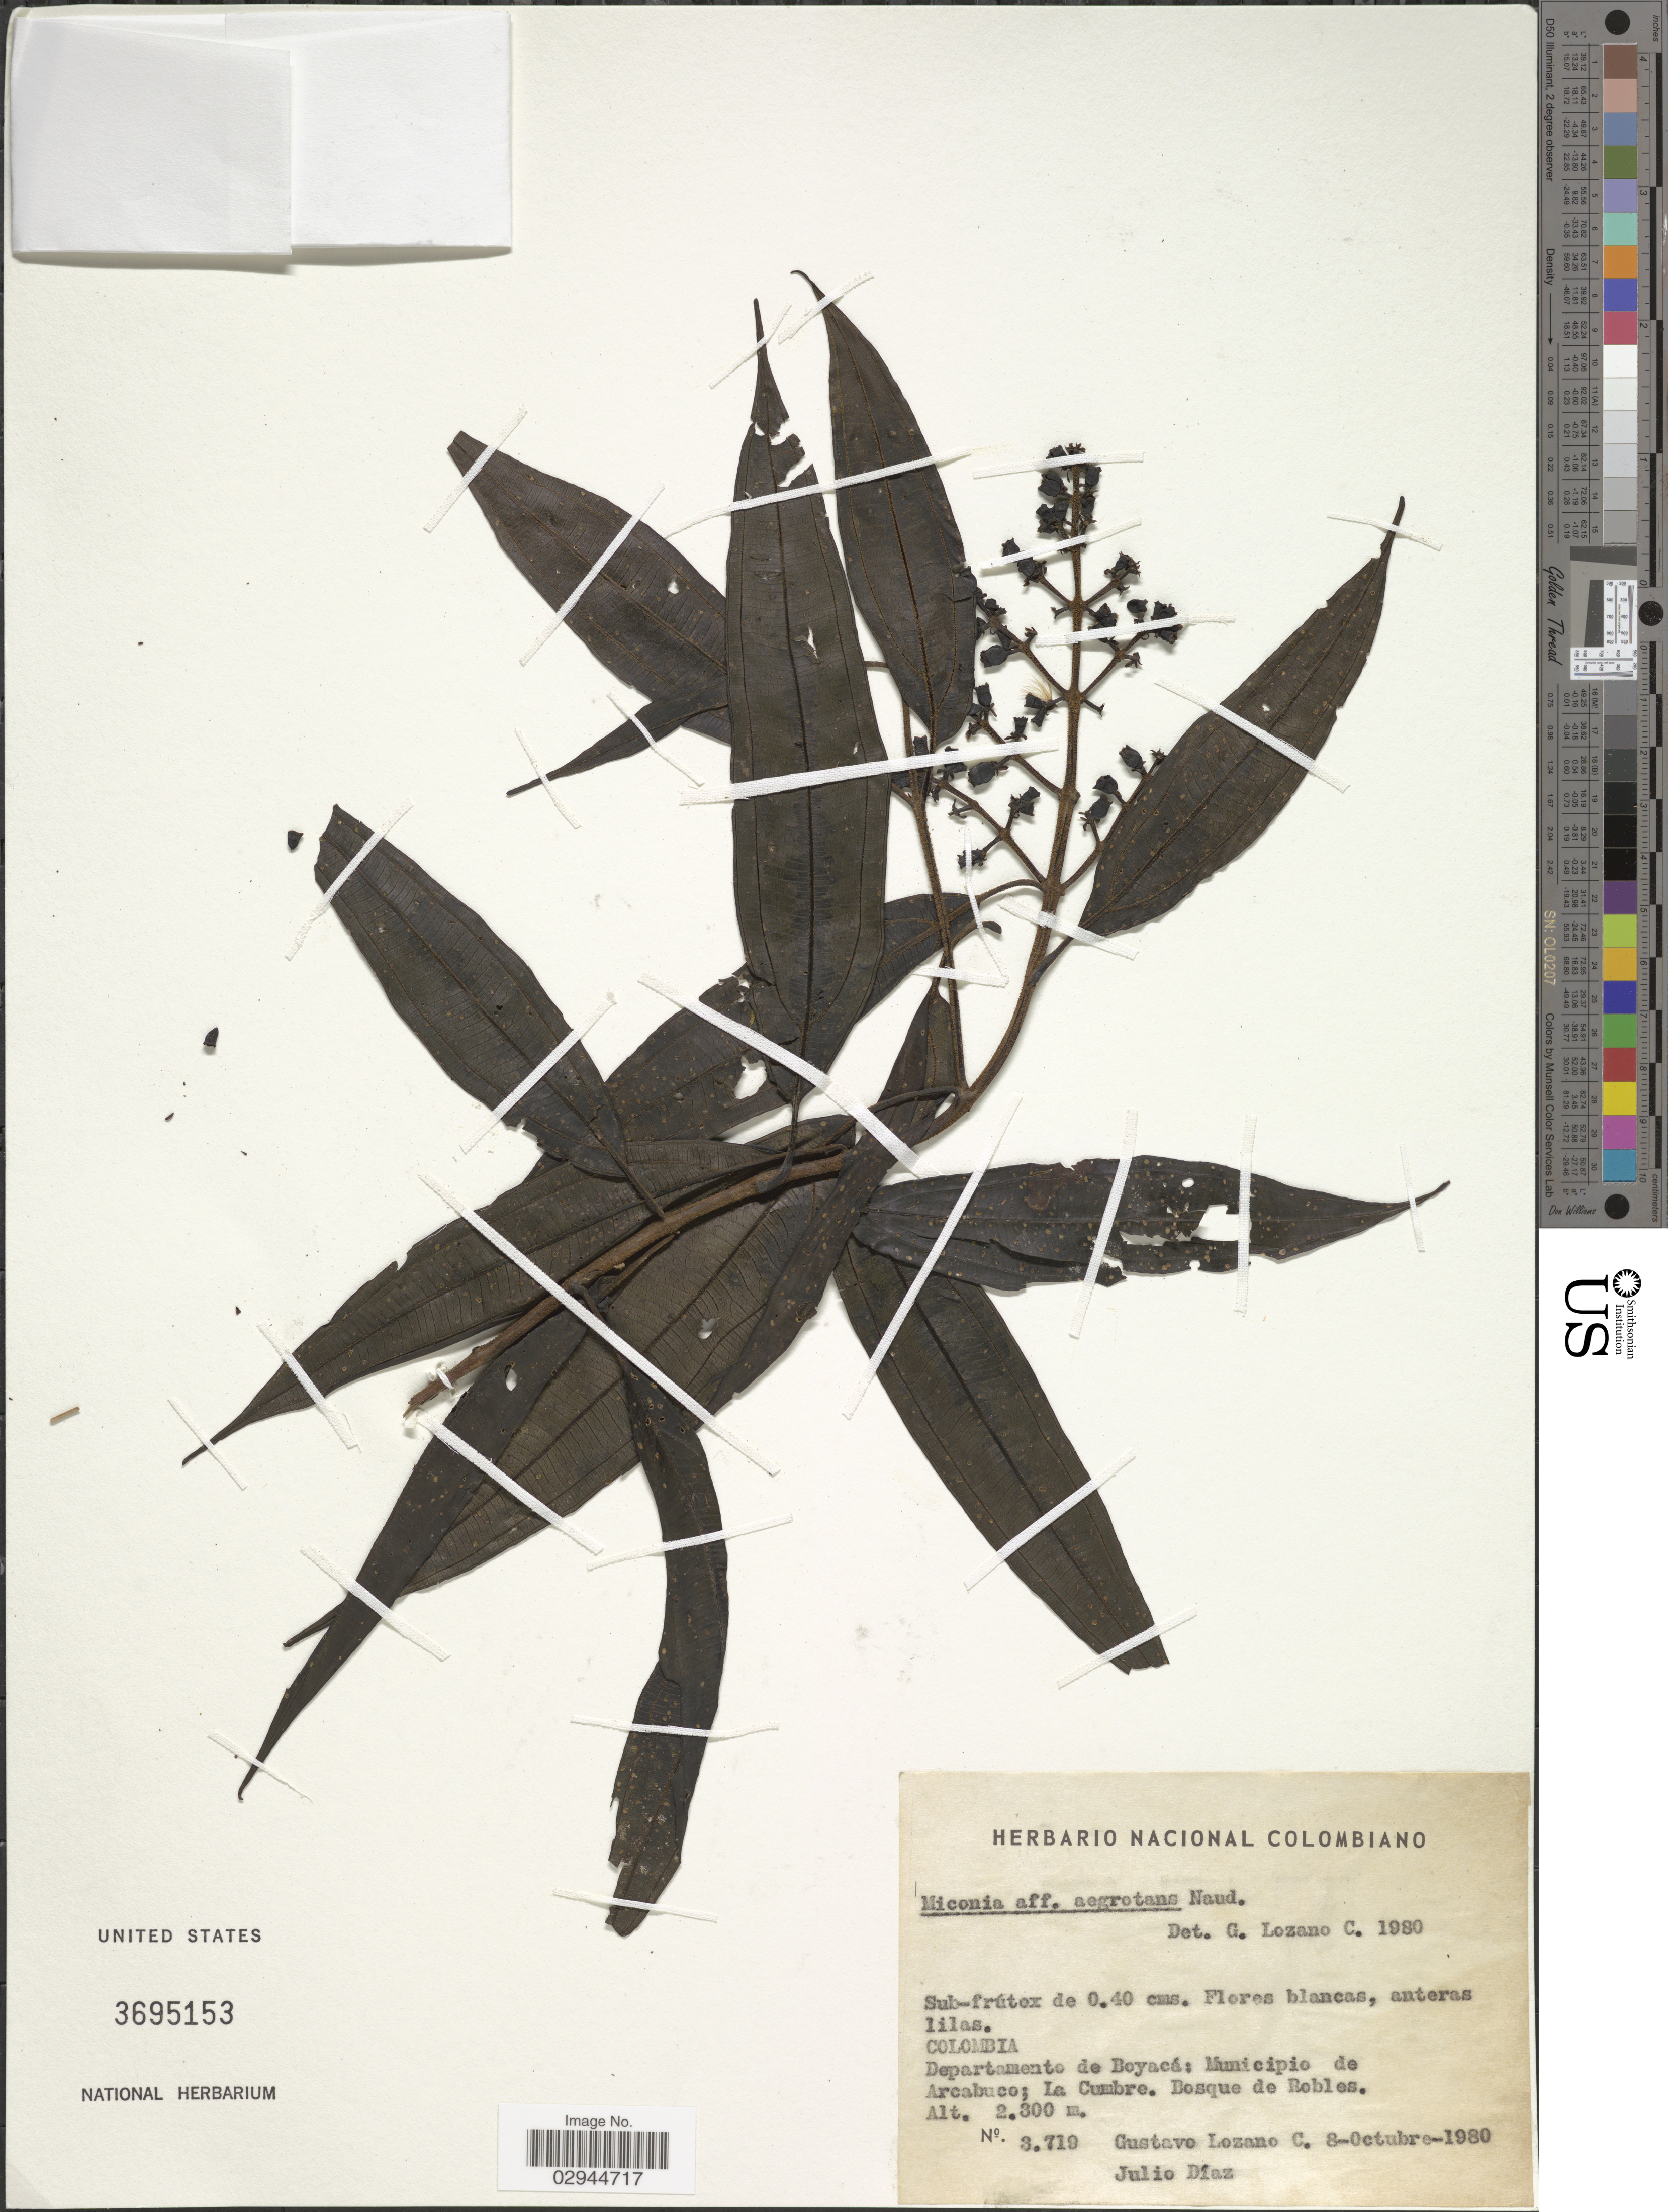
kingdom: Plantae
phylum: Tracheophyta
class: Magnoliopsida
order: Myrtales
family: Melastomataceae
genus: Miconia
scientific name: Miconia ulmarioides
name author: Naudin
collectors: G. Lozano-Contreras & J. Diaz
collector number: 3719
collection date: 1980-10-08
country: Colombia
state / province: Boyacá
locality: Departamento de Boyacá: Municipio de Arcabuco; La Cumbre. Bosque de Robles.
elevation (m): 2300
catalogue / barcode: US 3695153